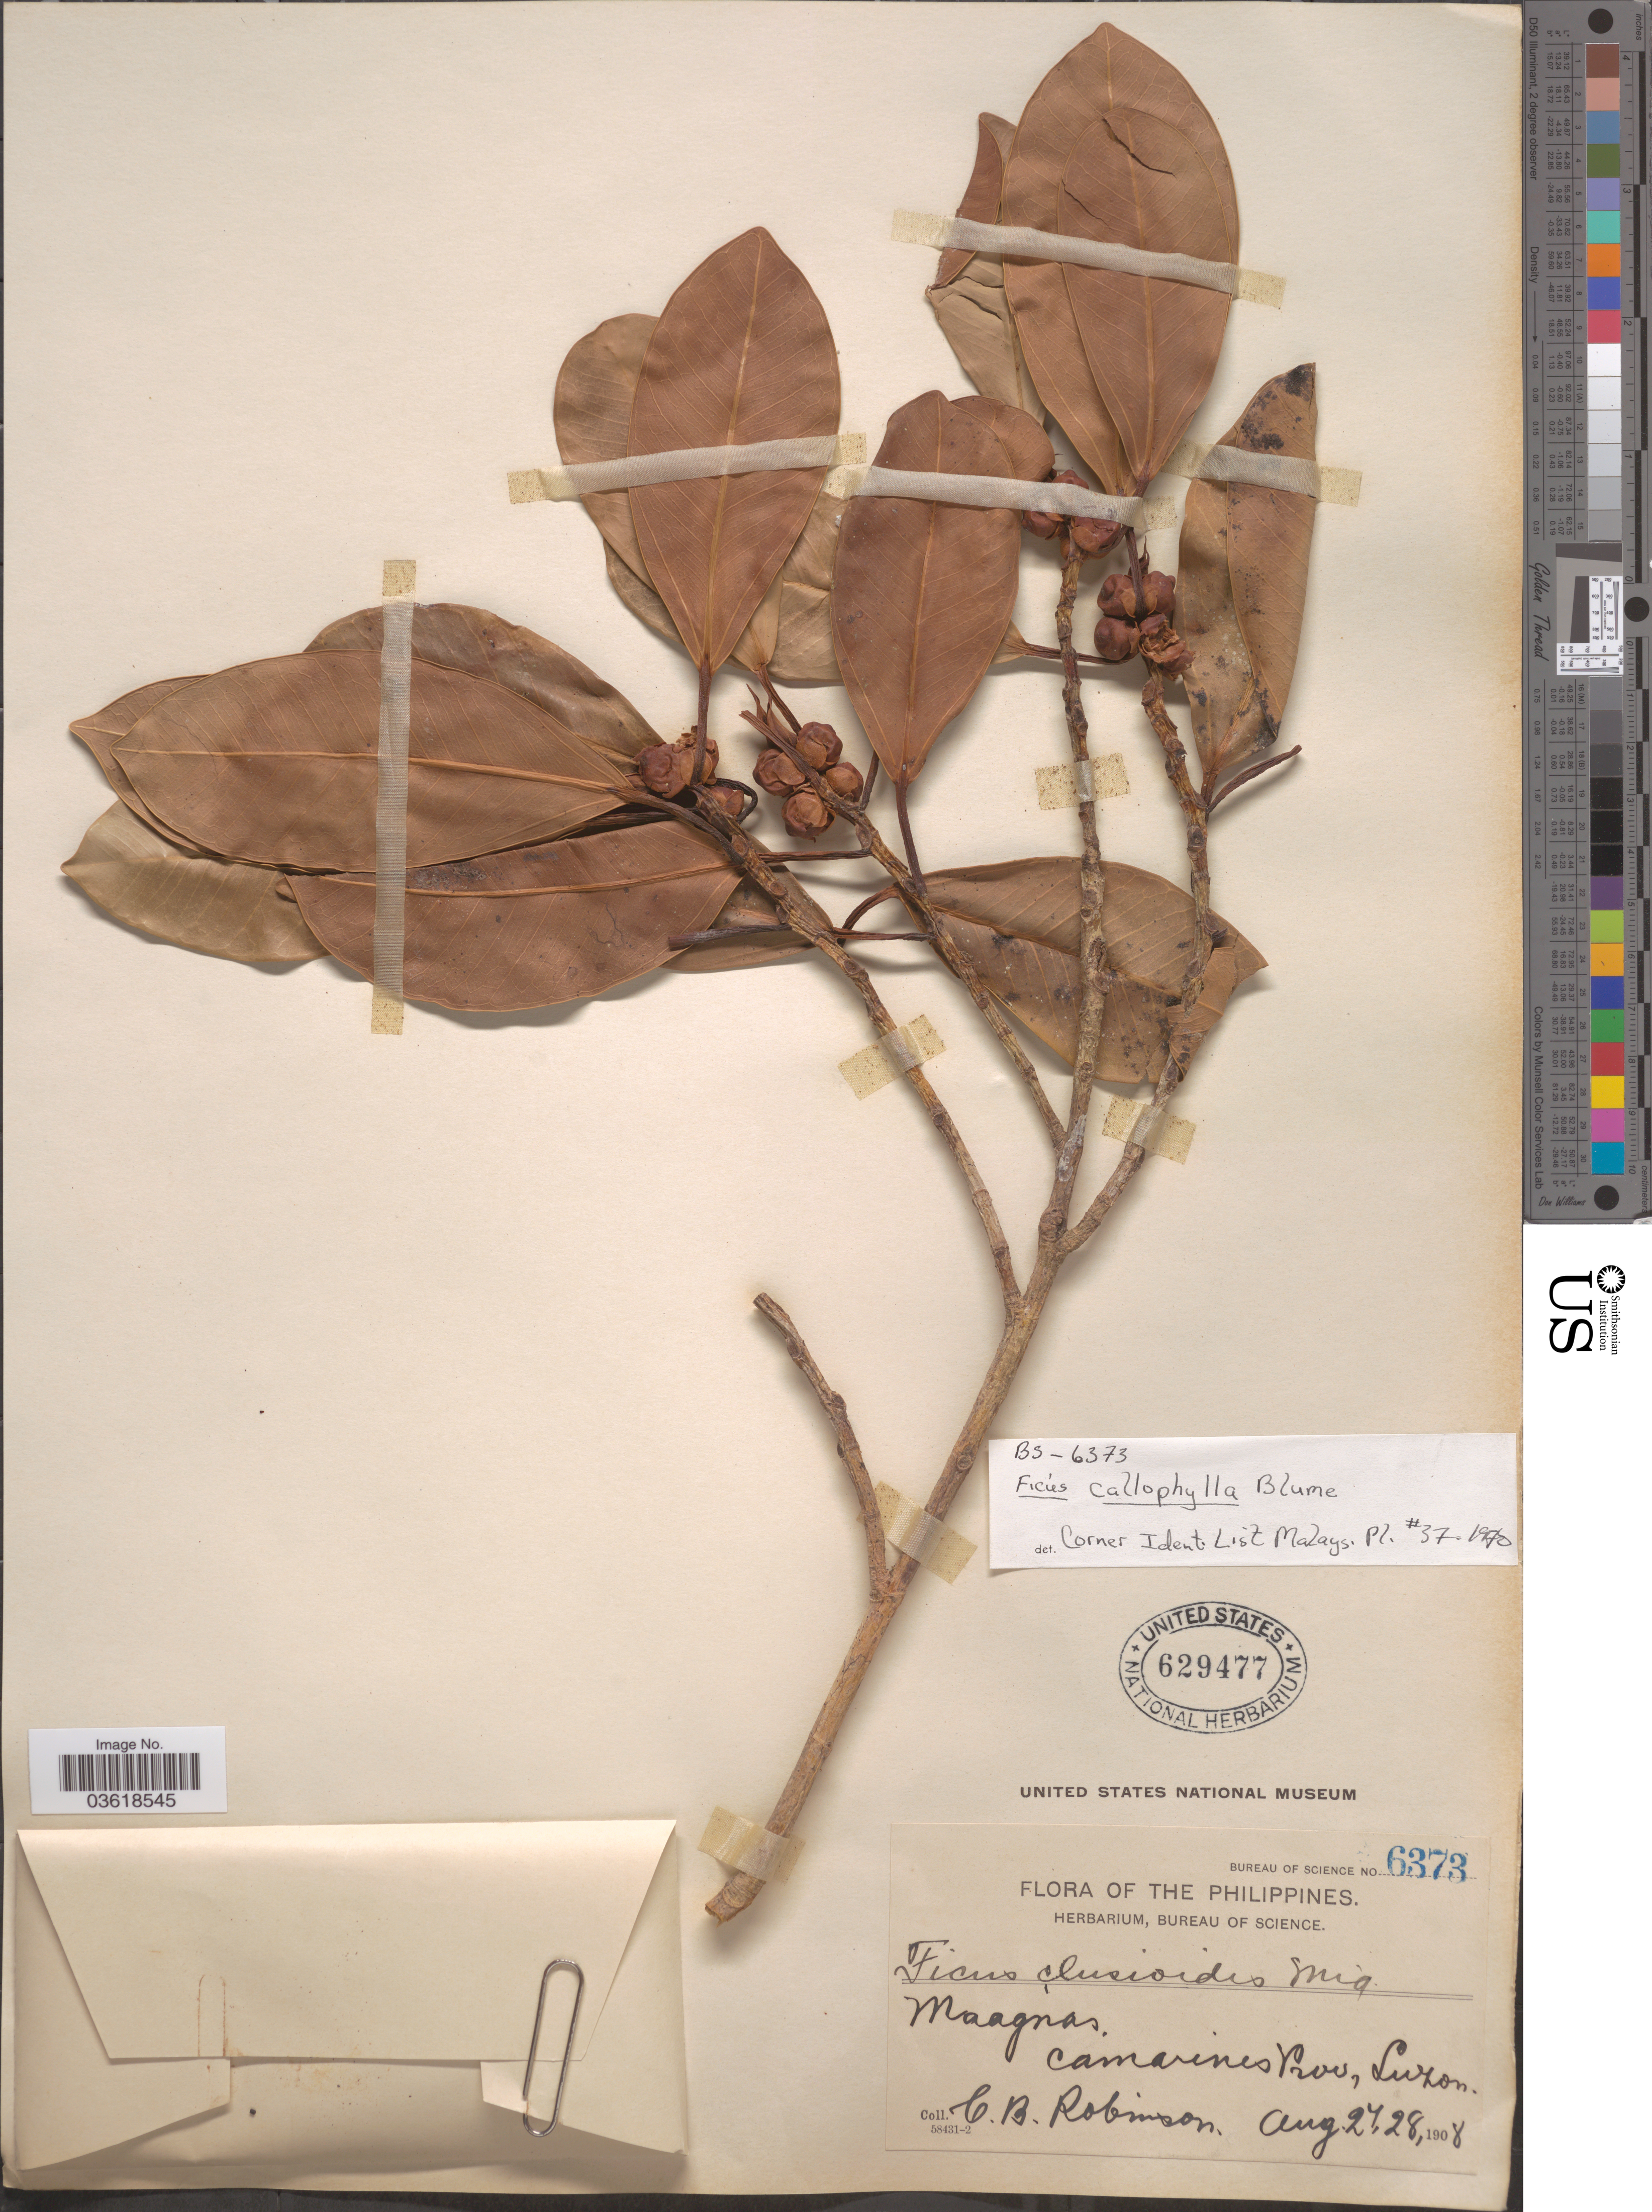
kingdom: Plantae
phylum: Tracheophyta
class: Magnoliopsida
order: Rosales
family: Moraceae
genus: Ficus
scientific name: Ficus callophylla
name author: Blume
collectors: C. Robinson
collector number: Bureau of Science 6373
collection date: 1908-08-27/1908-08-28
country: Philippines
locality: Maagnas*. Camarines Prov., Luzon.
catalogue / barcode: US 629477